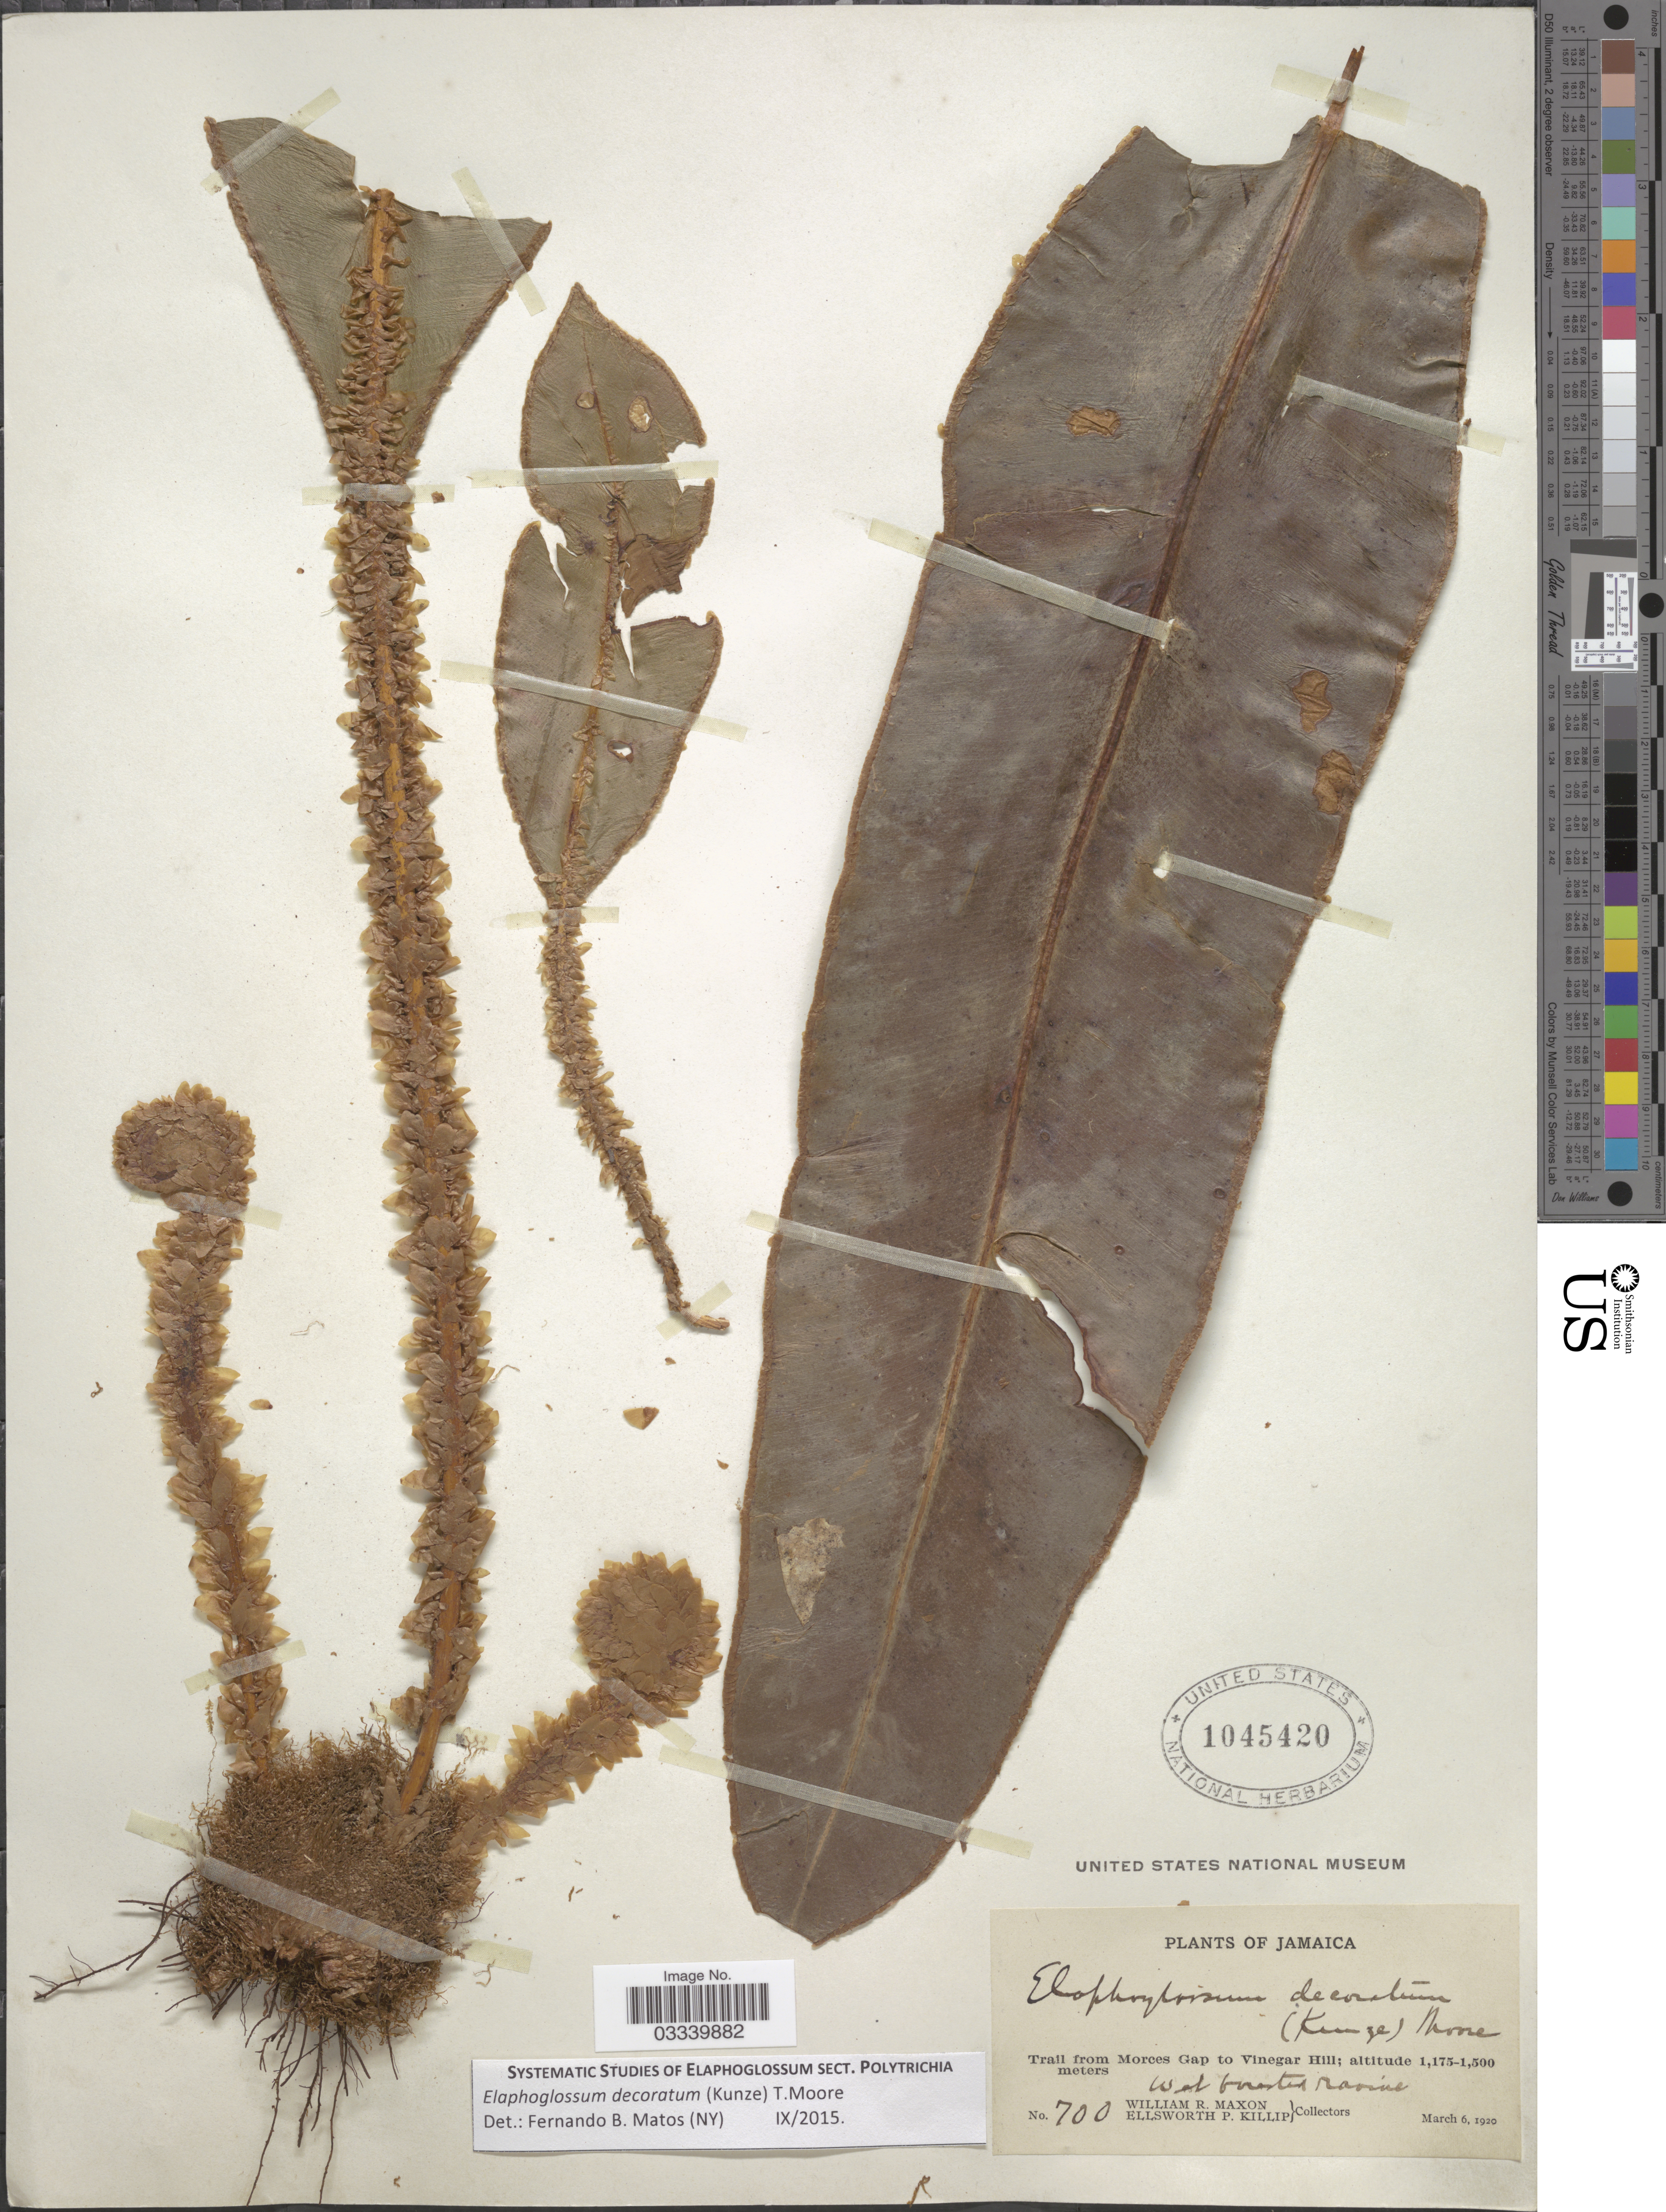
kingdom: Plantae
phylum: Tracheophyta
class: Polypodiopsida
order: Polypodiales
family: Dryopteridaceae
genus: Elaphoglossum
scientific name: Elaphoglossum decoratum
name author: (Kunze) T. Moore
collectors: W. R. Maxon & E. P. Killip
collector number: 700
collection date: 1920-03-06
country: Jamaica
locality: Trail from Morces Gap to Vinegar Hill.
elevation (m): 1175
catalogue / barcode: US 1045420